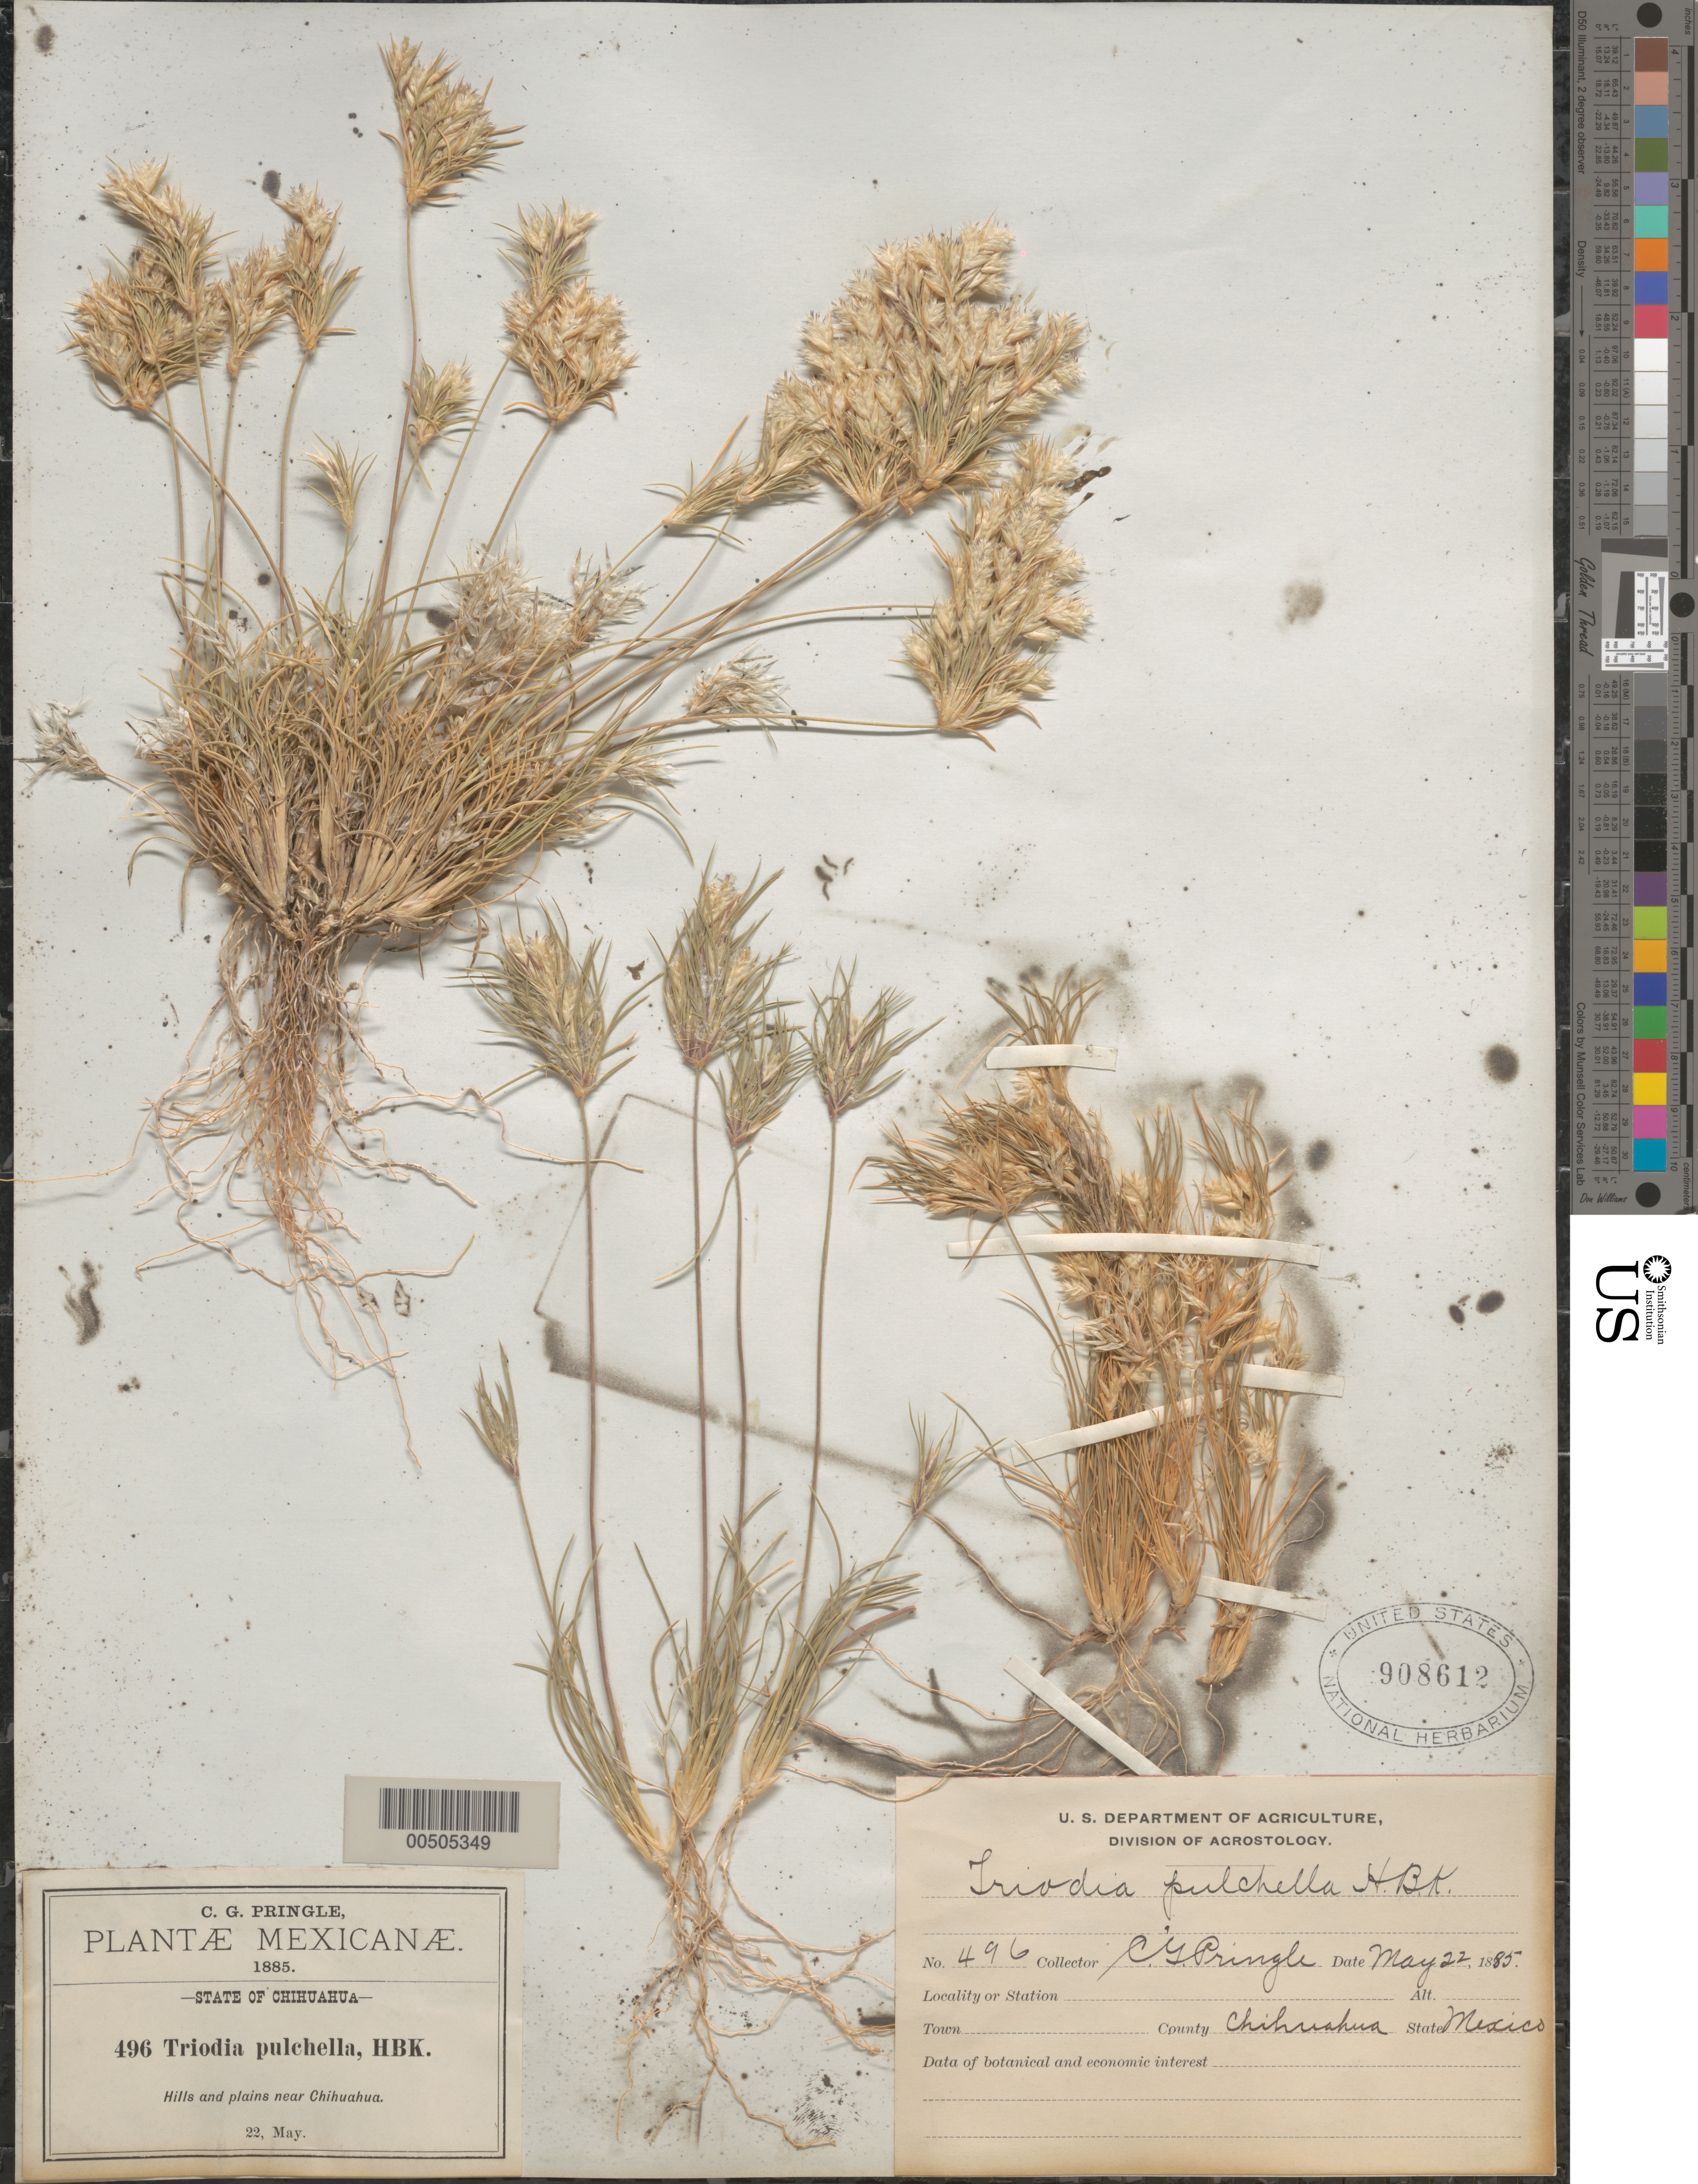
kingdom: Plantae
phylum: Tracheophyta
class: Liliopsida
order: Poales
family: Poaceae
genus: Erioneuron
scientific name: Erioneuron pulchellum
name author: (Kunth) Tateoka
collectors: C. G. Pringle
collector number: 496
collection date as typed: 22 May 1885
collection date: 1885-05-22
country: Mexico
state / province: Chihuahua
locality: Near Chihuahua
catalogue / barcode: US 908612